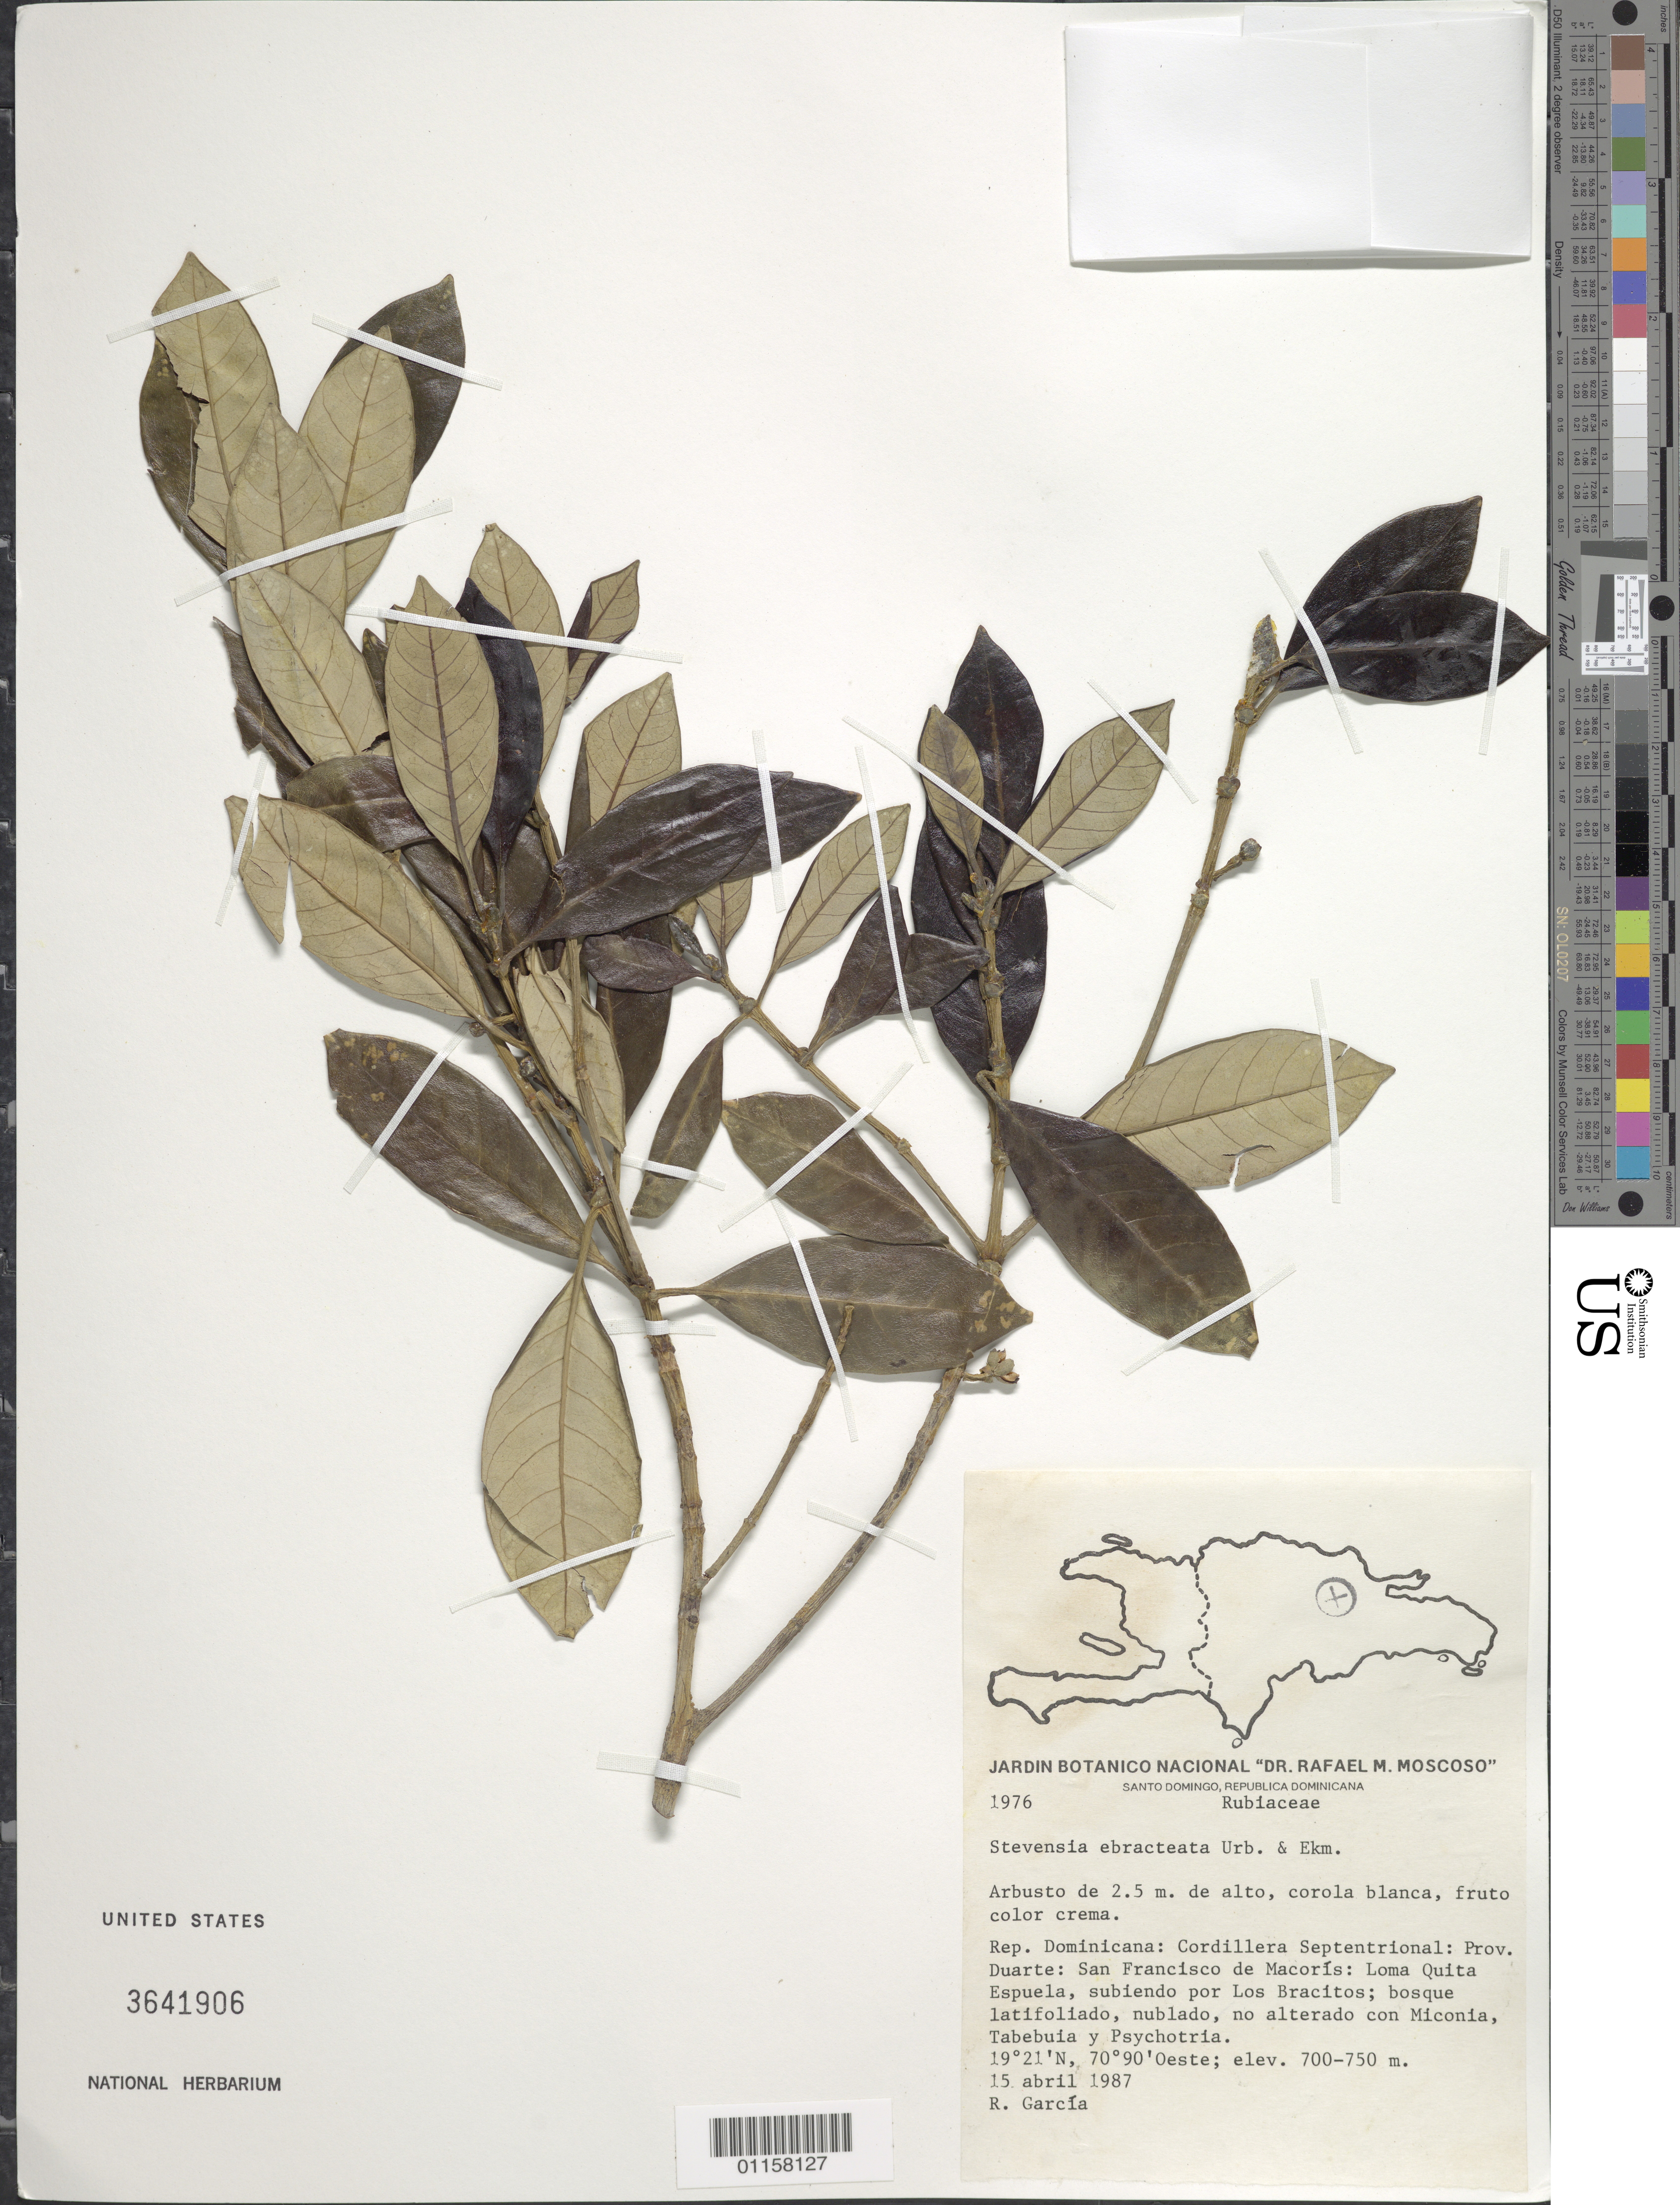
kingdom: Plantae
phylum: Tracheophyta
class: Magnoliopsida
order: Gentianales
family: Rubiaceae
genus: Stevensia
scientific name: Stevensia ebracteata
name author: Urb. & Ekman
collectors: R. G. García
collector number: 1976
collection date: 1987-04-15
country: Dominican Republic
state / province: Duarte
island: Hispaniola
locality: Cordillera Septentrional; Municipio San Francisco de Macorís; Loma Quita Espuela, subiendo por Los Bracitos.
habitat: Bosque latifoliado, nublado, no alterado con Miconia, tabebuia y Psychotria.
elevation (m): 700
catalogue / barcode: US 3641906